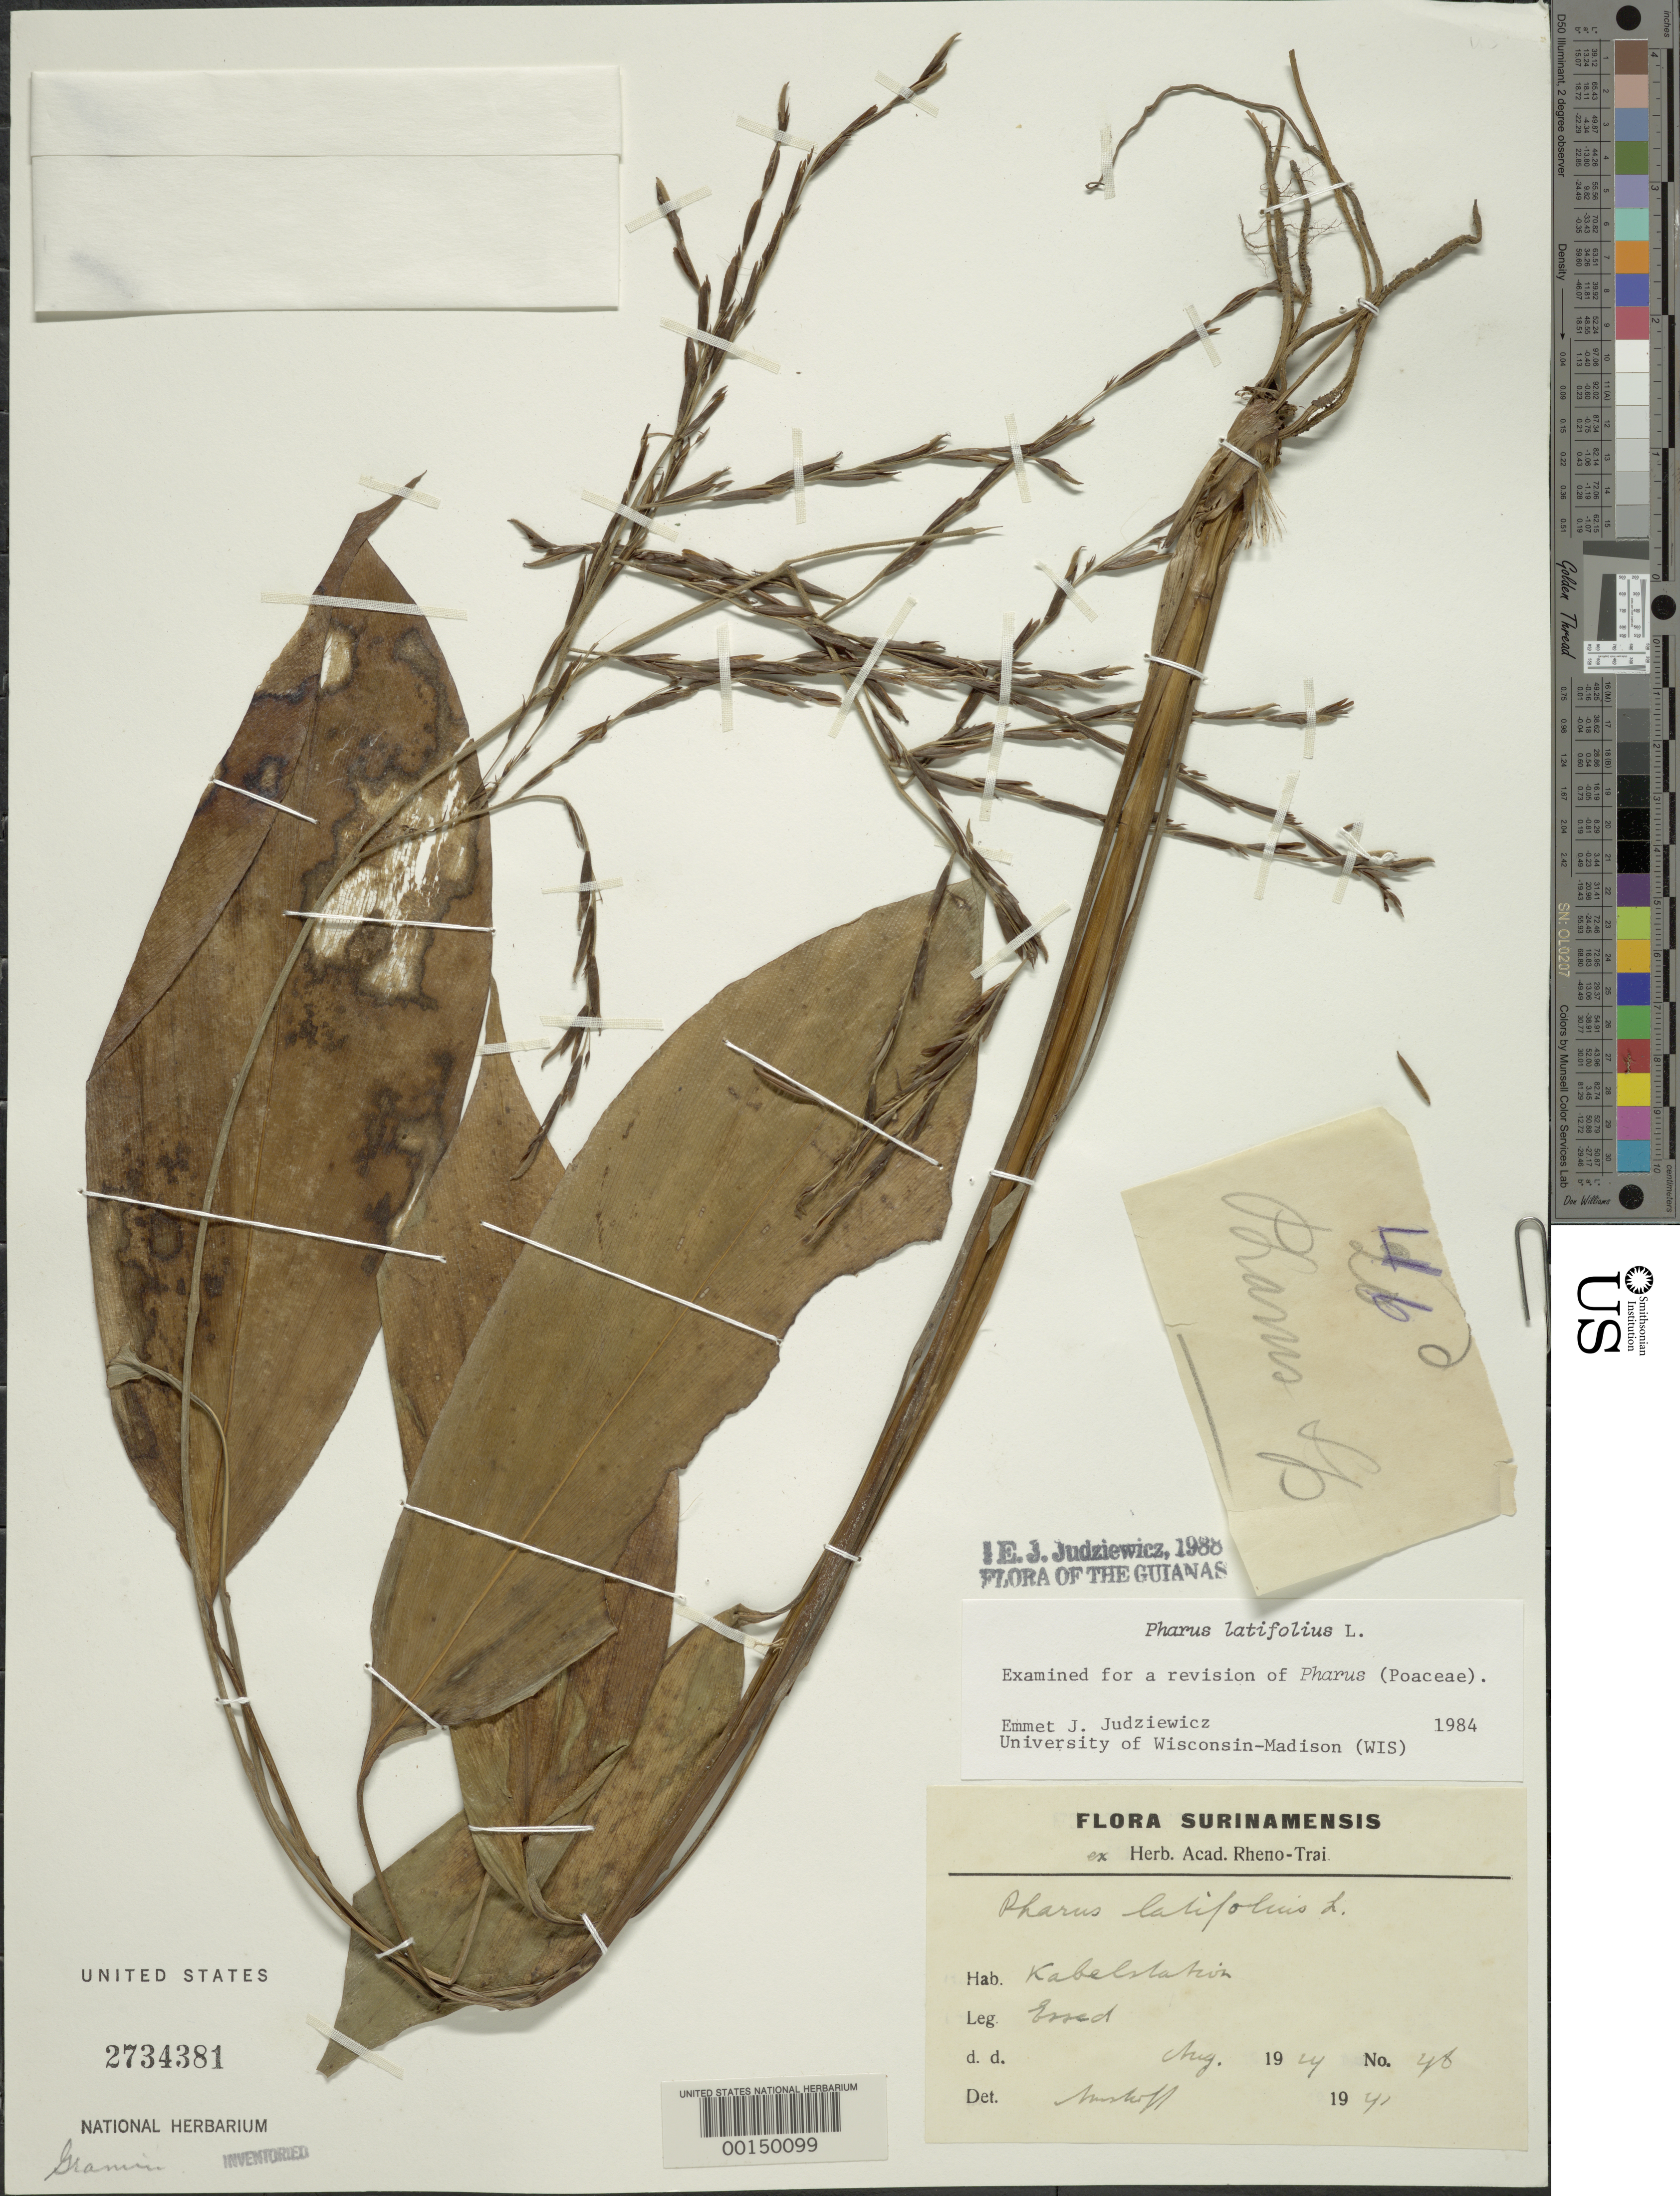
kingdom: Plantae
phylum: Tracheophyta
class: Liliopsida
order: Poales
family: Poaceae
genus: Pharus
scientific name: Pharus latifolius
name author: L.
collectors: -. Essed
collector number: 48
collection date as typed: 24 Aug 1924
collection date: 1924-08-24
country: Suriname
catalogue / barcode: US 2734381